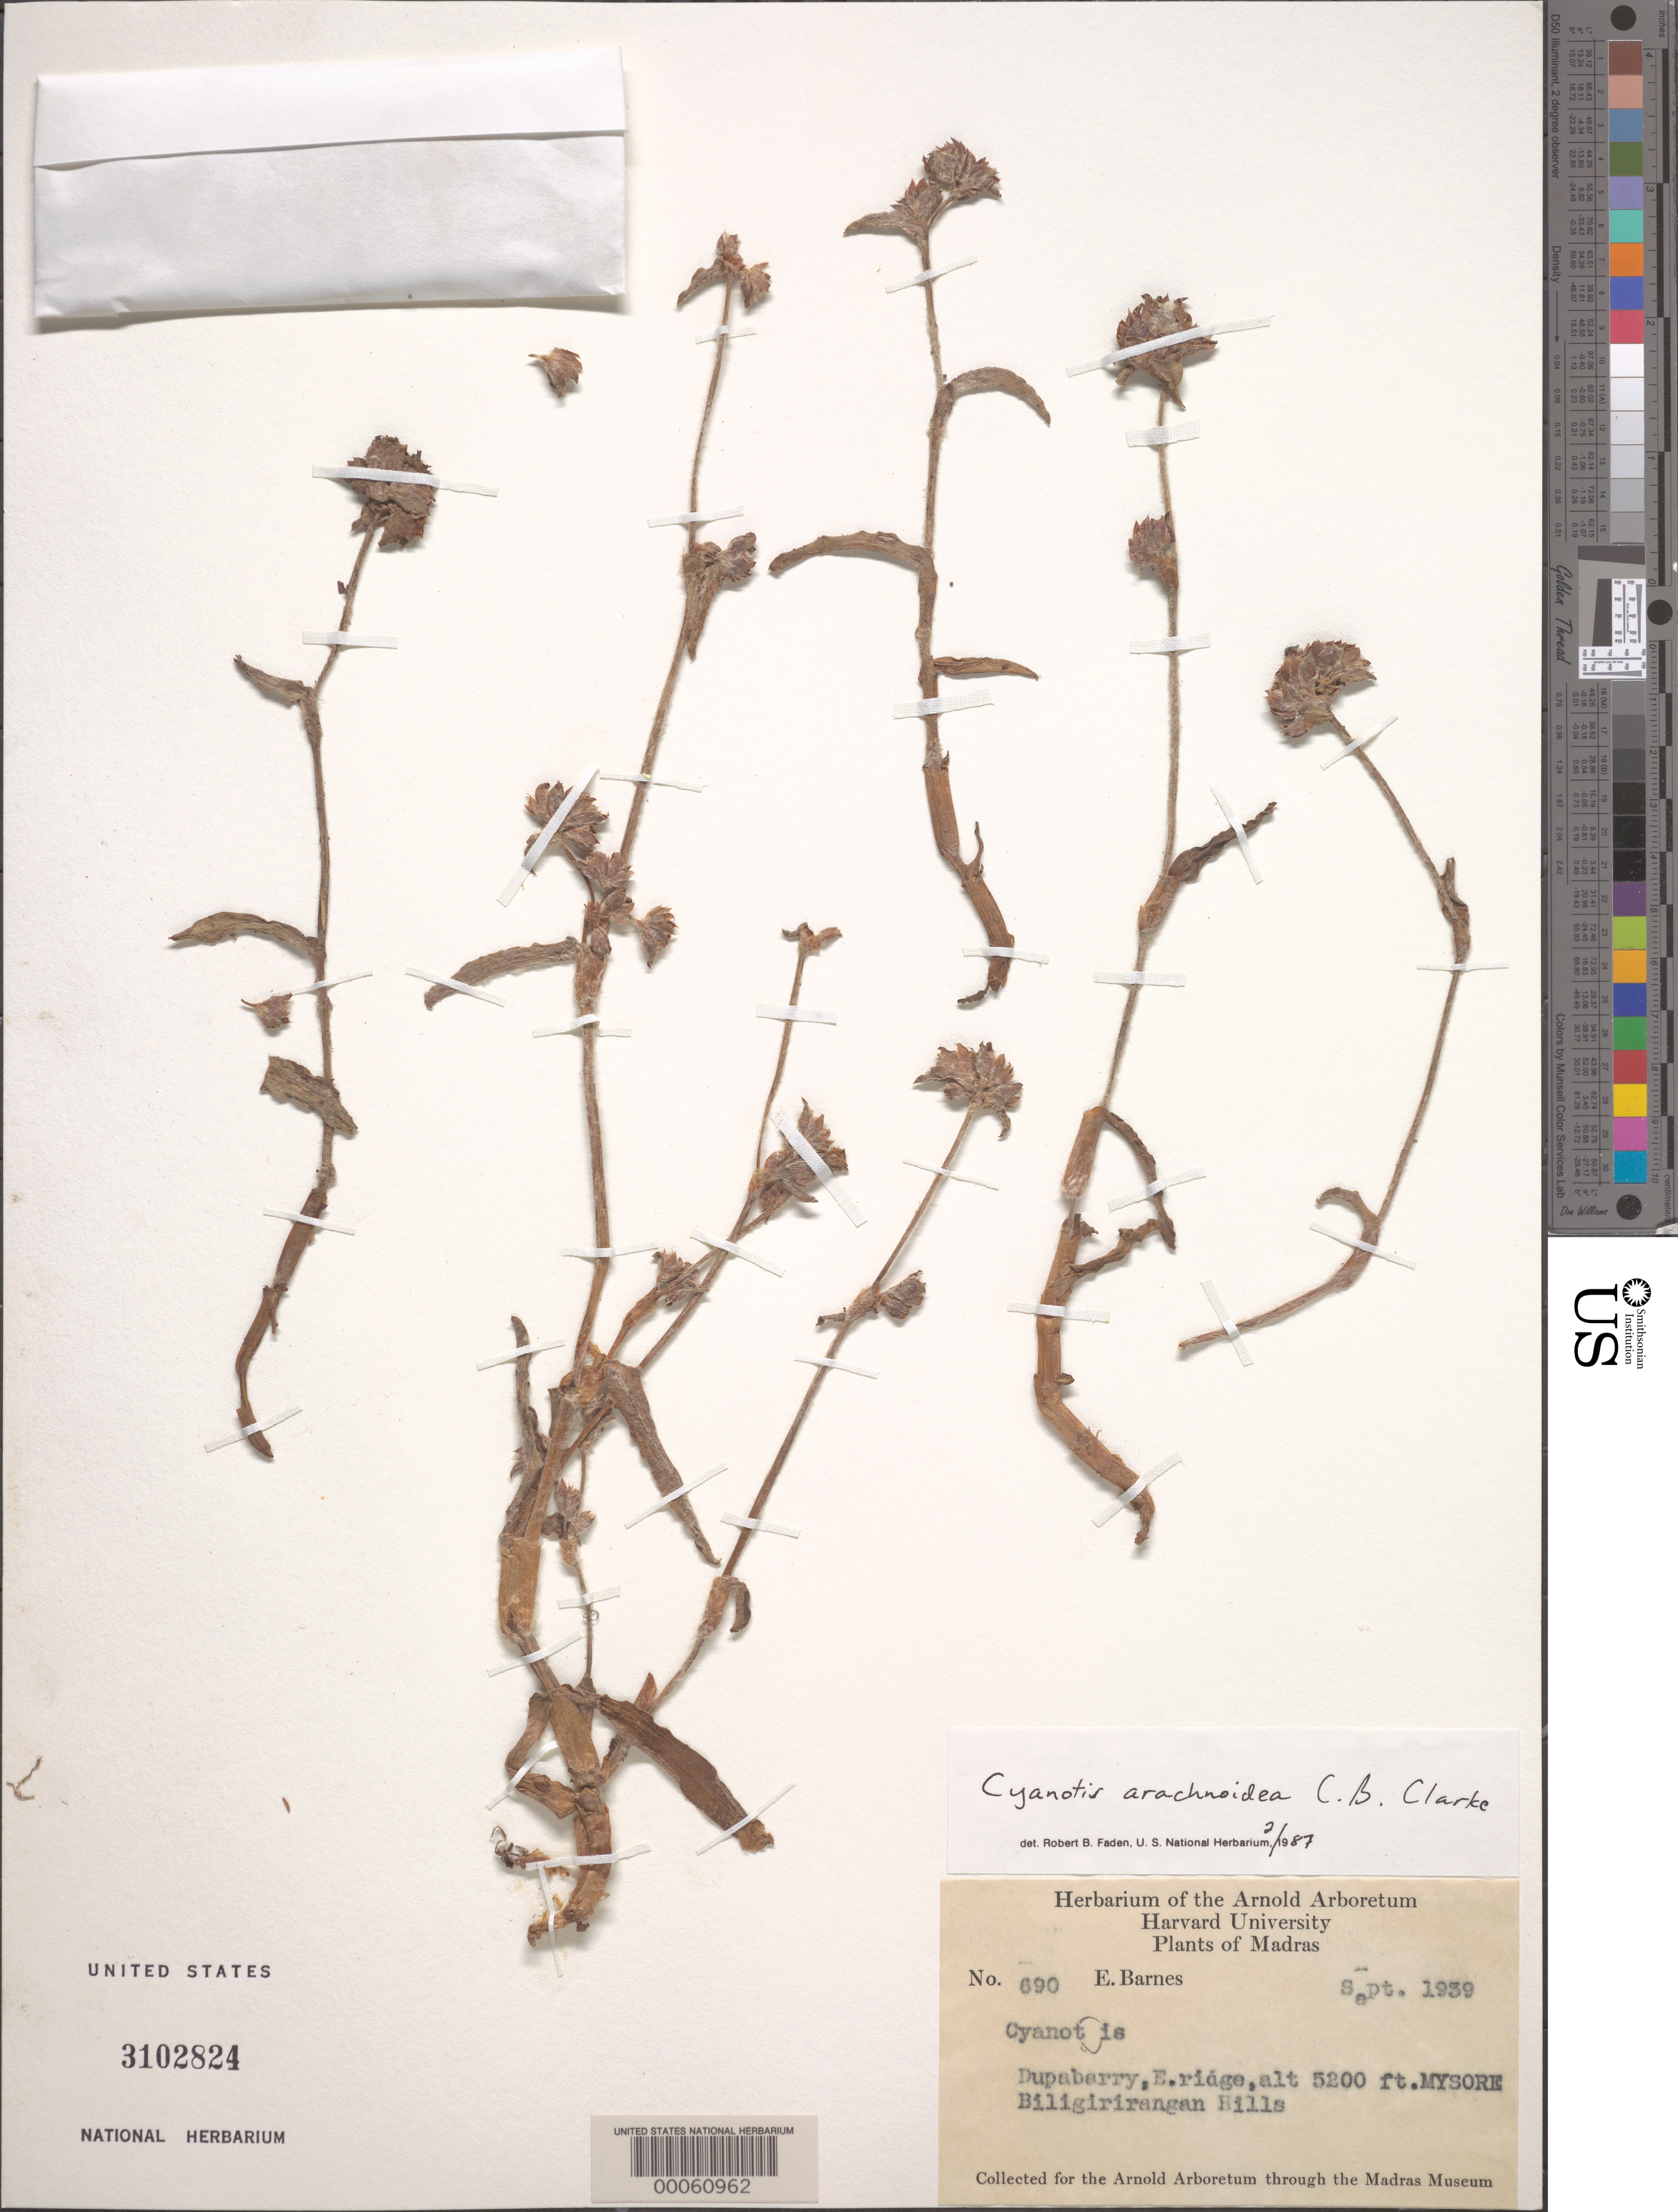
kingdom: Plantae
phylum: Tracheophyta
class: Liliopsida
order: Commelinales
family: Commelinaceae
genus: Cyanotis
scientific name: Cyanotis arachnoidea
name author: C.B. Clarke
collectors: E. Barnes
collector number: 690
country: India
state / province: Karnataka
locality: Dupaberry, e ridge, billigirirangan hills, mysore state. [mysore state = karnataka.]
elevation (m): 1585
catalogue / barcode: US 3102824